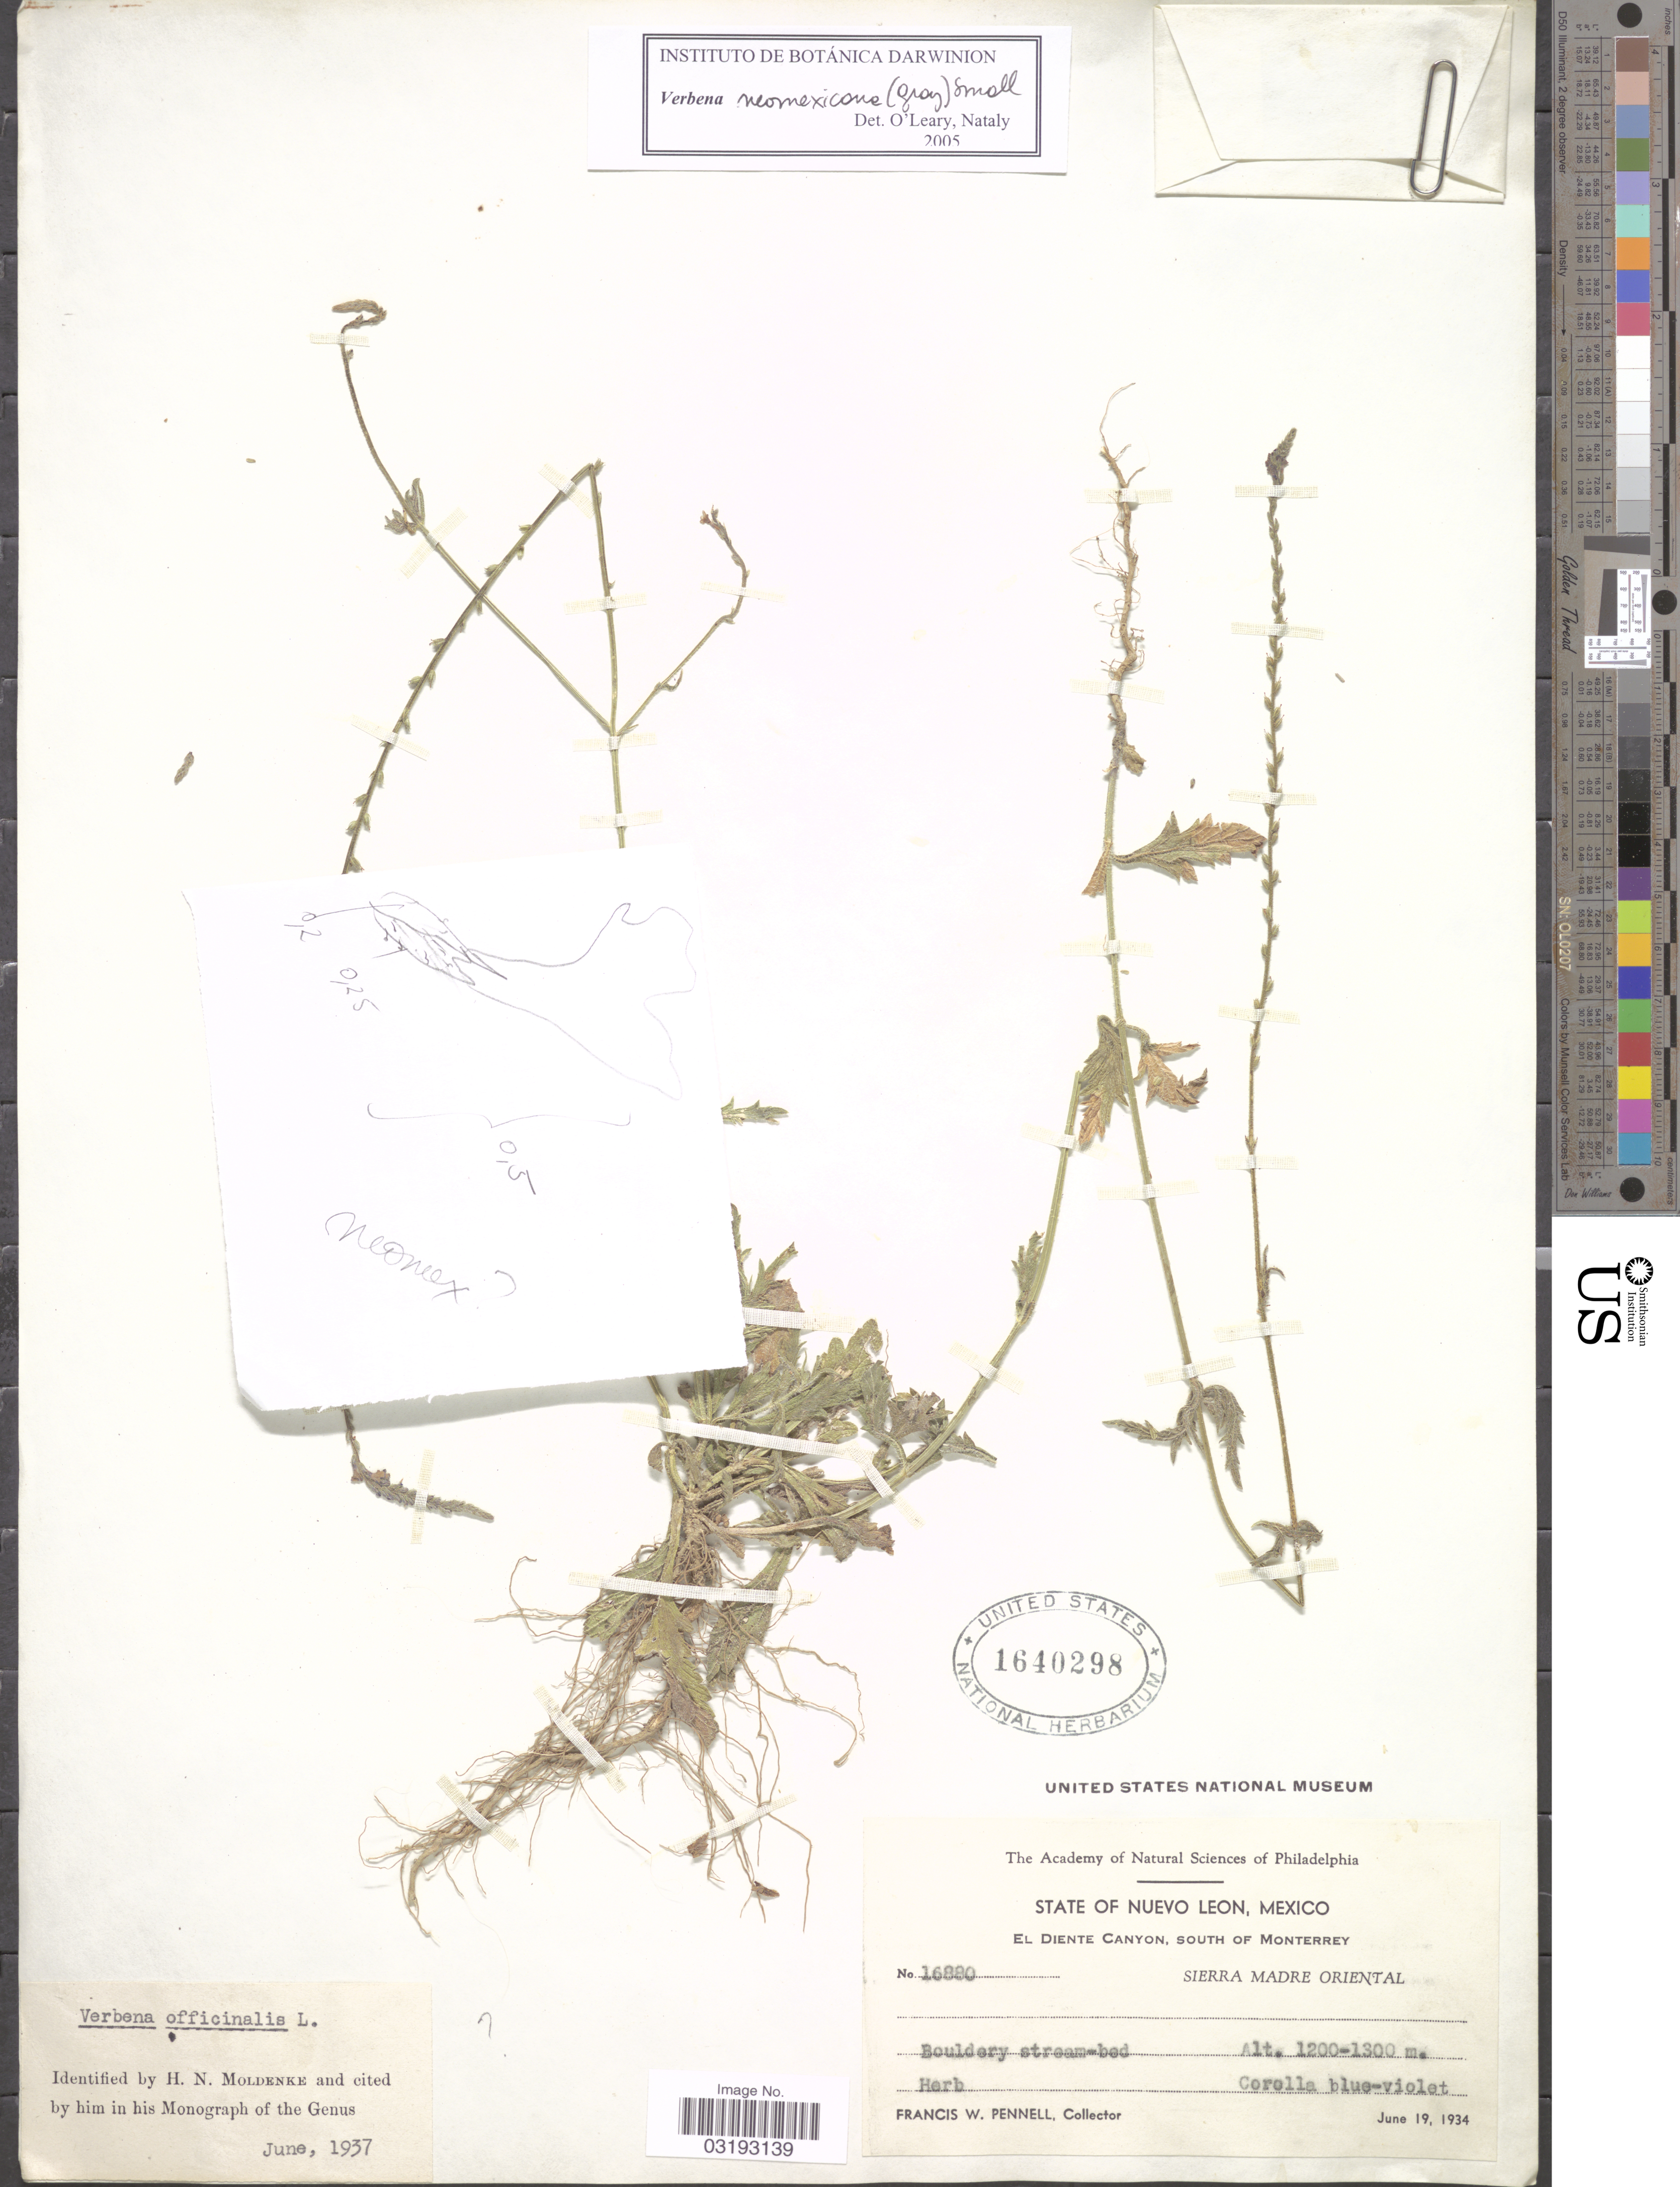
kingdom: Plantae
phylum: Tracheophyta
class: Magnoliopsida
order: Lamiales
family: Verbenaceae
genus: Verbena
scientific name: Verbena neomexicana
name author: (A. Gray) Small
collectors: F. W. Pennell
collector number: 16880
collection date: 1934-06-19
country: Mexico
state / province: Nuevo León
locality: El Diente Canyon, South of Monterrey. Sierra Madre Oriental.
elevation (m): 1200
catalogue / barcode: US 1640298